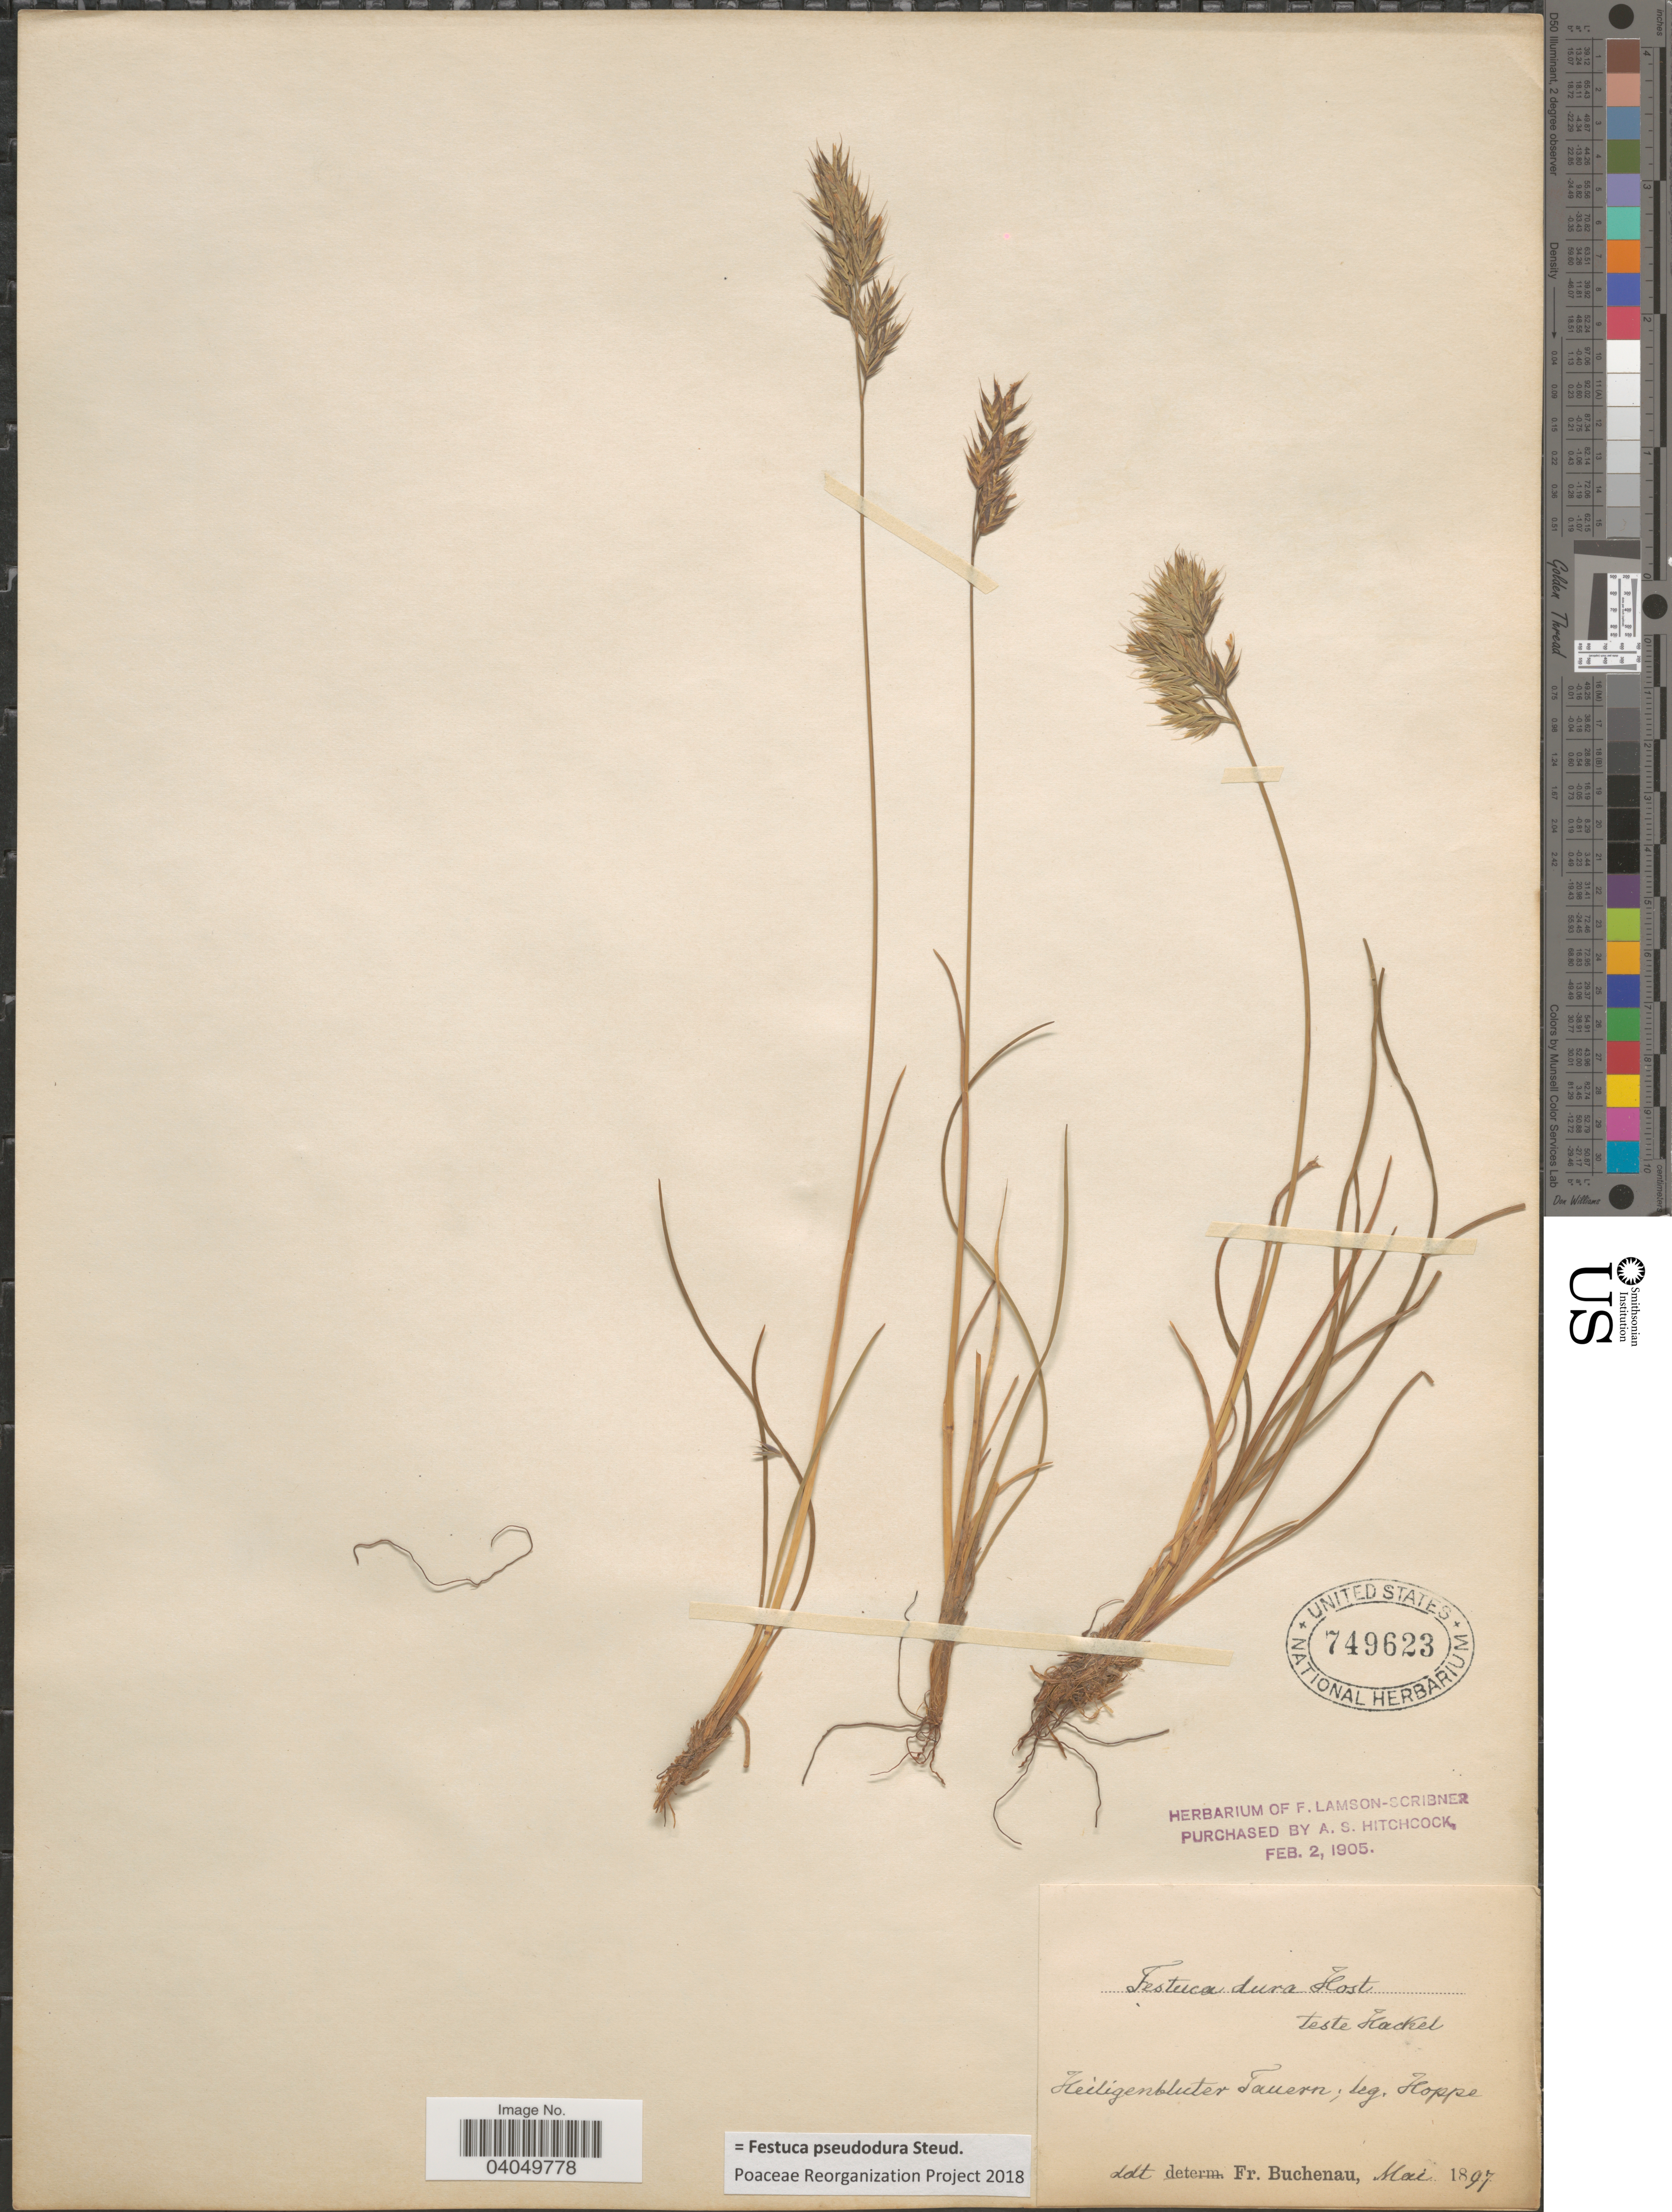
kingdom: Plantae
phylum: Tracheophyta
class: Liliopsida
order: Poales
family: Poaceae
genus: Festuca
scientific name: Festuca pseudodura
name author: Steud.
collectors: Hoppe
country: Austria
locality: Heiligenbluter Tauern.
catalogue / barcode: US 749623